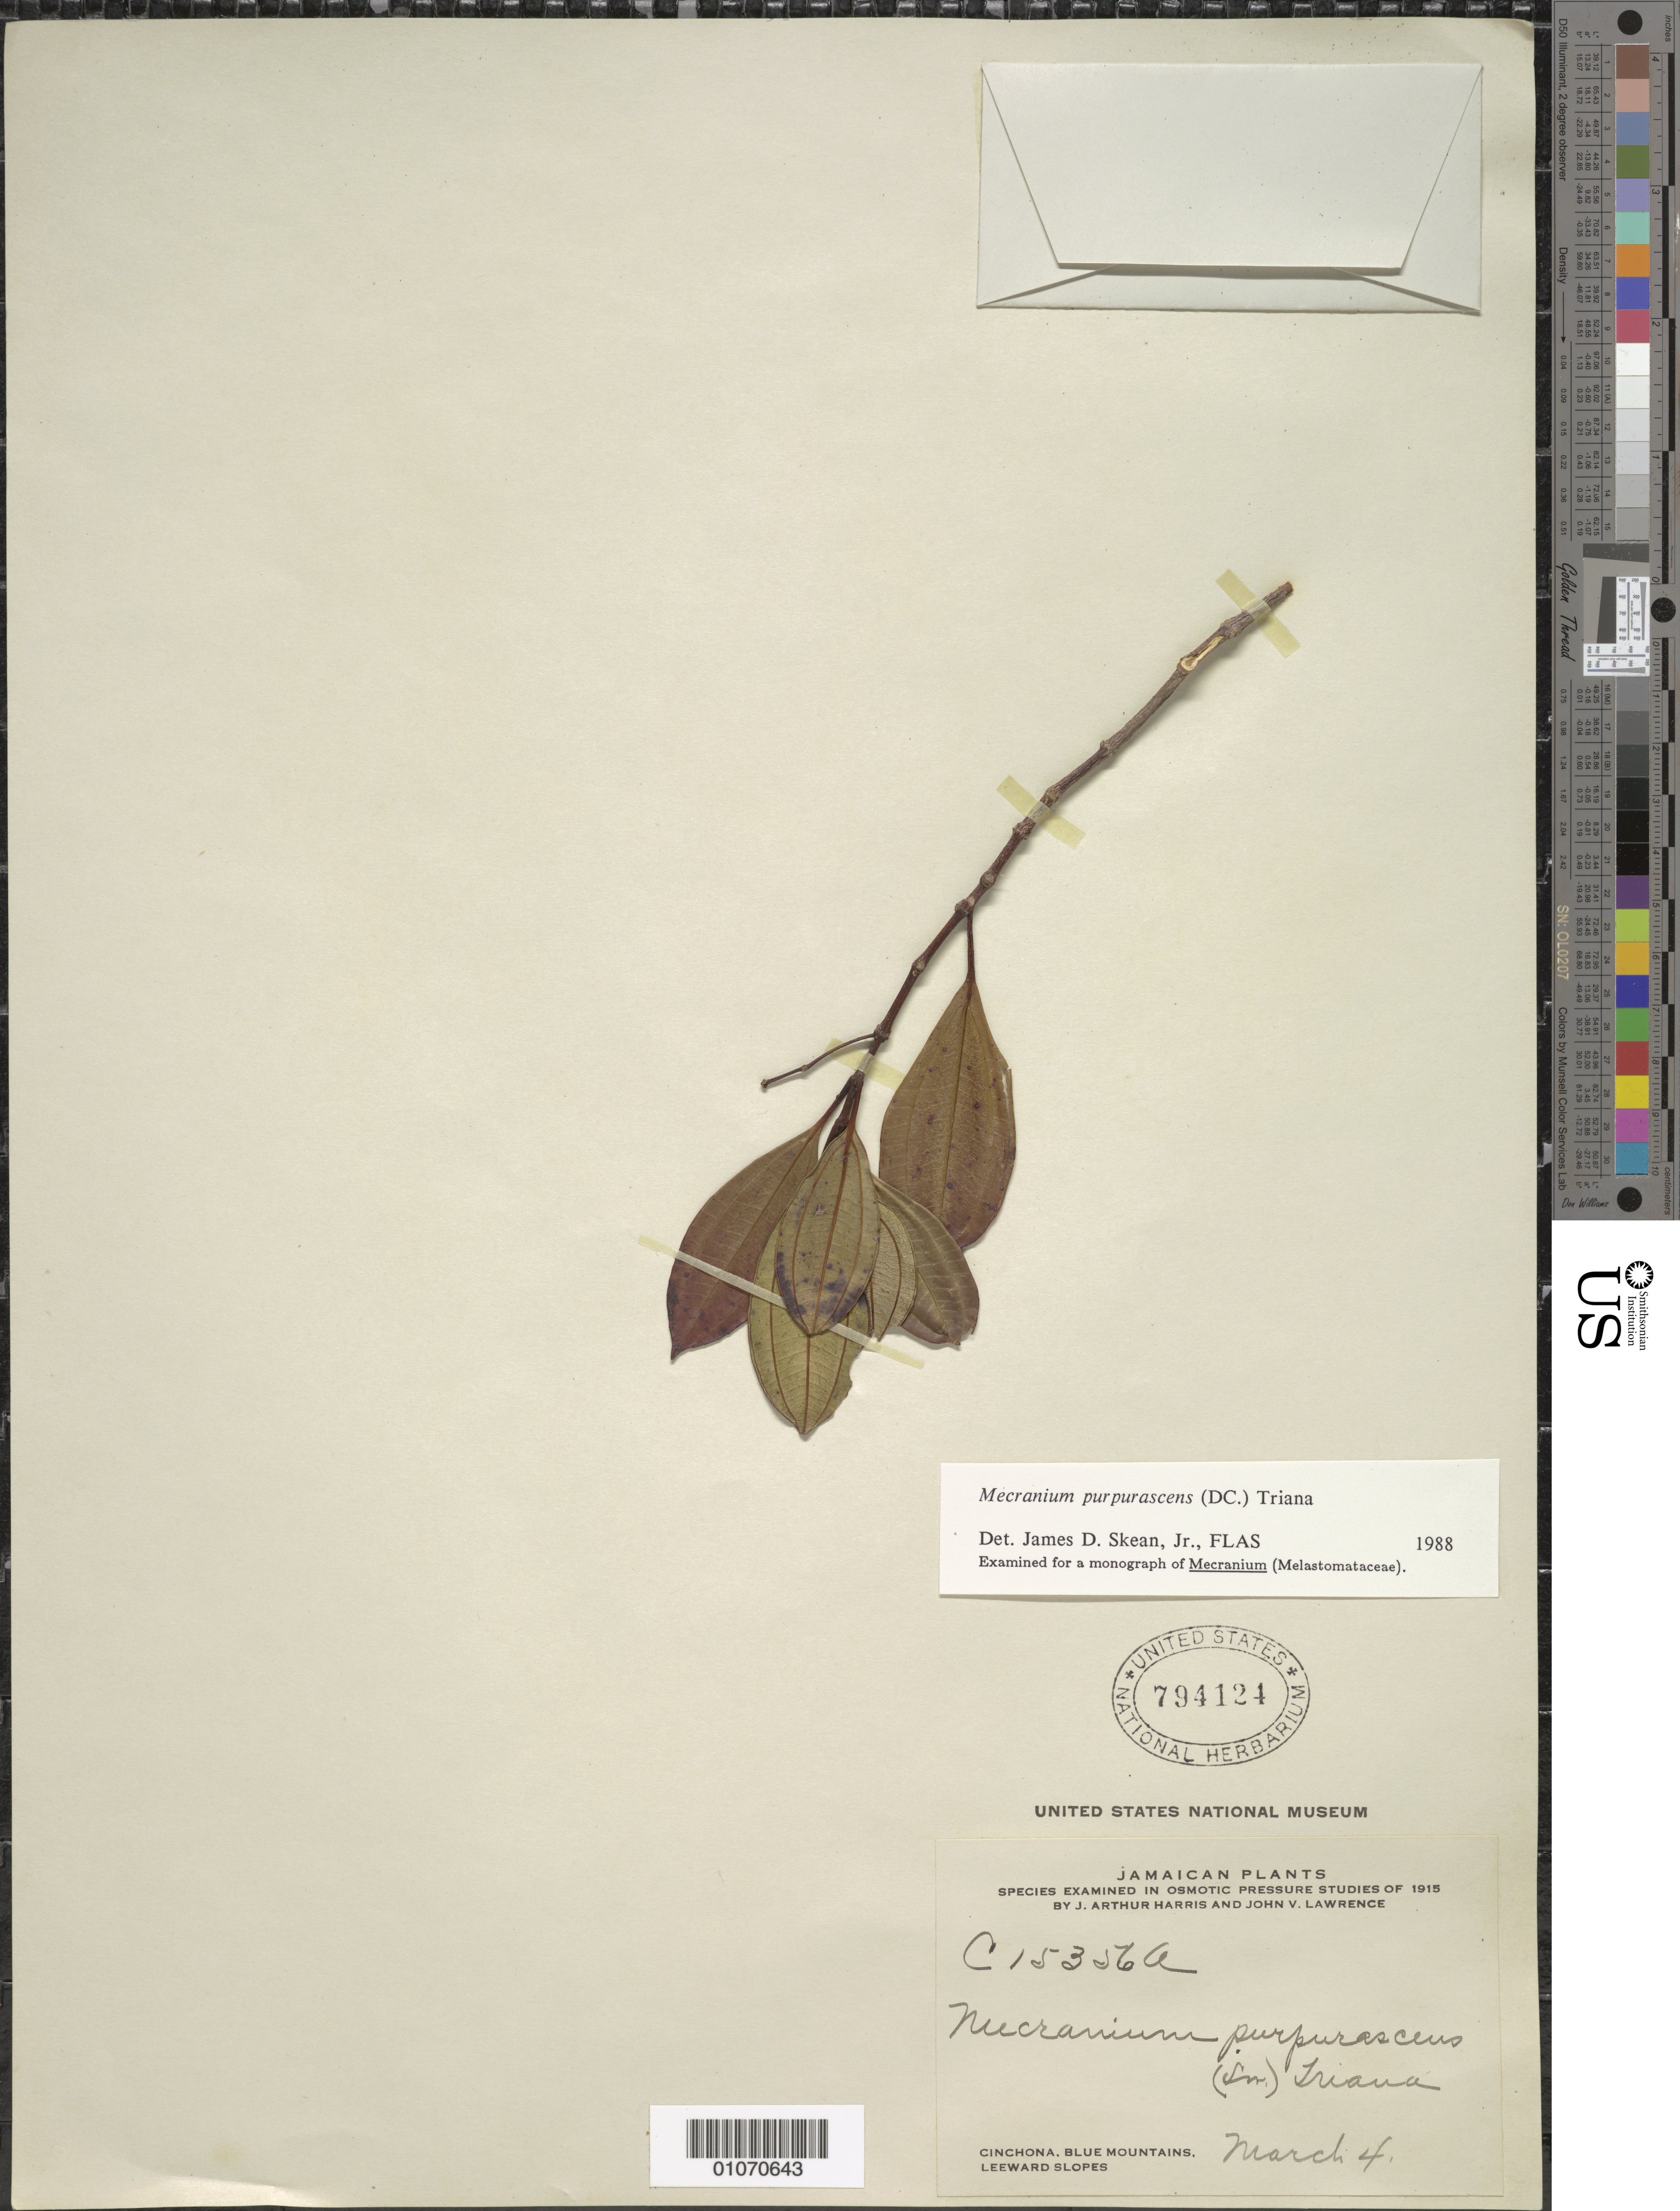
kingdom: Plantae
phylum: Tracheophyta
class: Magnoliopsida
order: Myrtales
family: Melastomataceae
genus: Mecranium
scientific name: Mecranium purpurascens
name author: (DC.) Triana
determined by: Skean, J. D., Jr.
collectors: J. A. Harris & J. Lawrence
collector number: C 1536a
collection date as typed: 04 Mar 1915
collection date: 1915-03-04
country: Jamaica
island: Jamaica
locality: Chinchona, Blue Mountains, leeward slopes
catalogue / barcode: US 794124